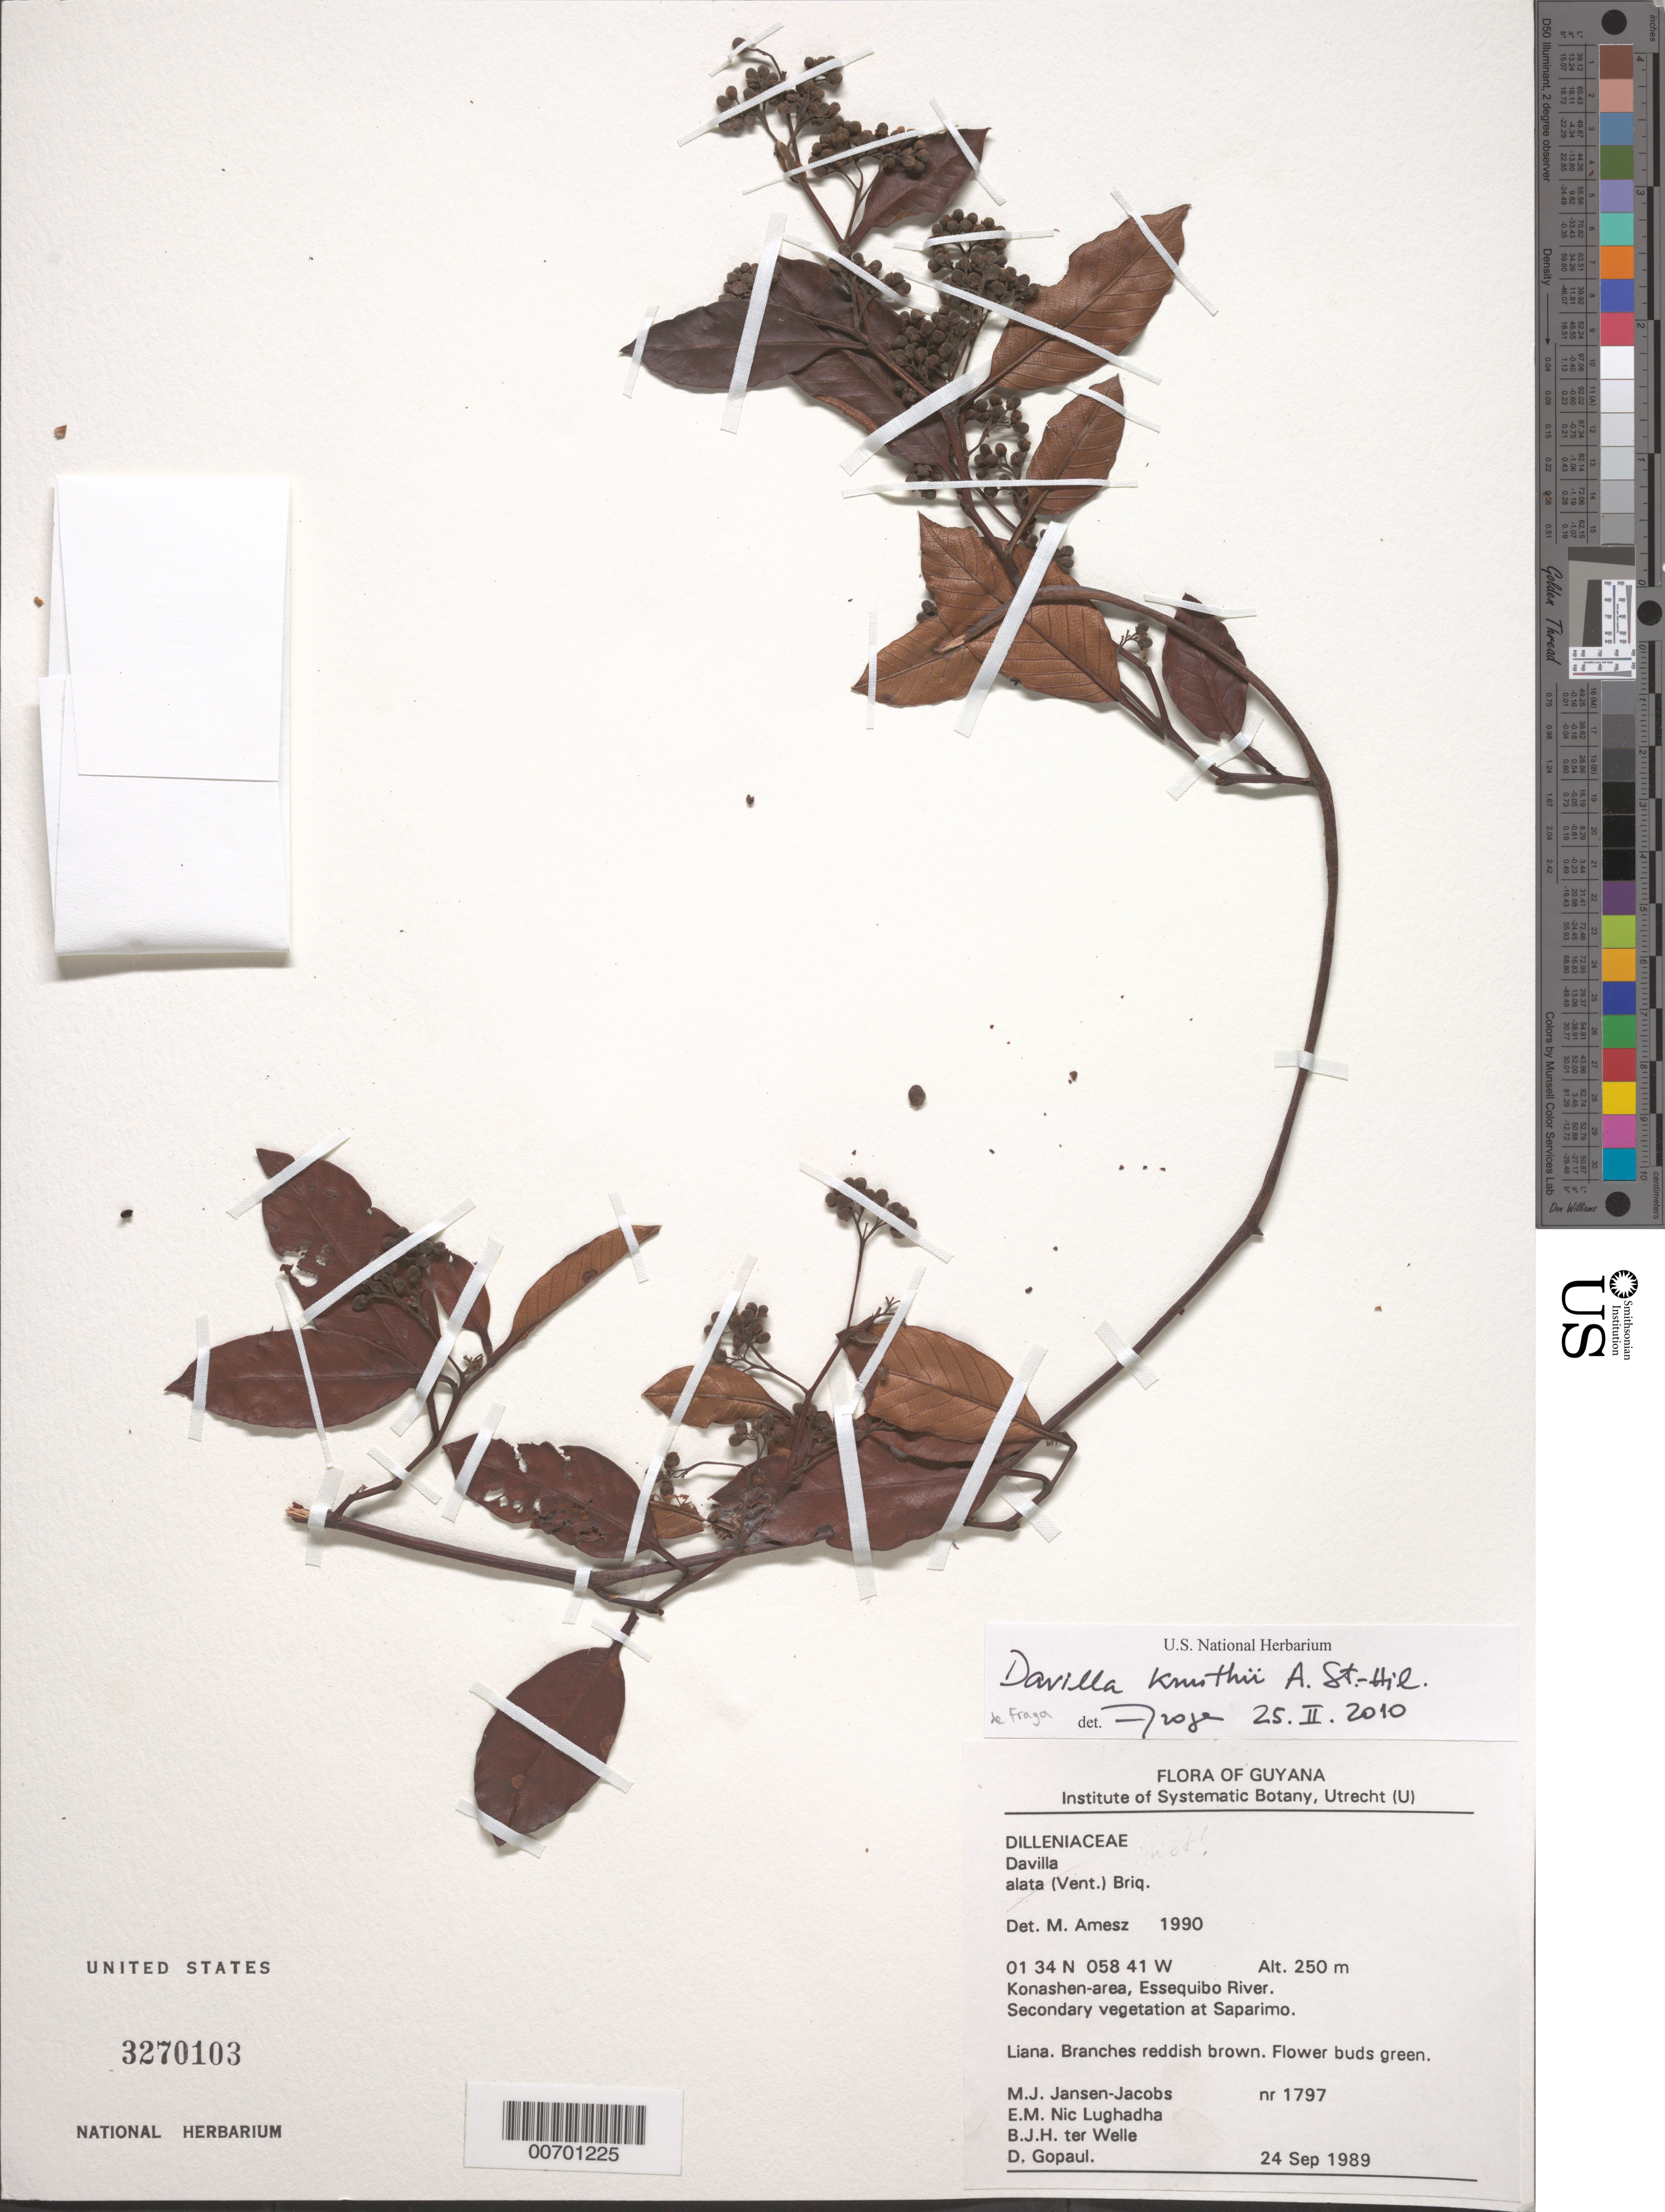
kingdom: Plantae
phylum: Tracheophyta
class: Magnoliopsida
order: Dilleniales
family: Dilleniaceae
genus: Davilla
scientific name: Davilla kunthii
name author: A. St.-Hil.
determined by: de Fraga, --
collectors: M. J. Jansen-Jacobs, E. Nic Lughadha, B. Welle & D. Gopaul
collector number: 1797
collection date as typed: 24-Sep-89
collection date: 1989-09-24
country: Guyana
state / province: U. Takutu-U. Essequibo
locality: Konashen-area, Essequibo River at Saparimo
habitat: Secondary vegetation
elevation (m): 250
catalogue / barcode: US 3270103